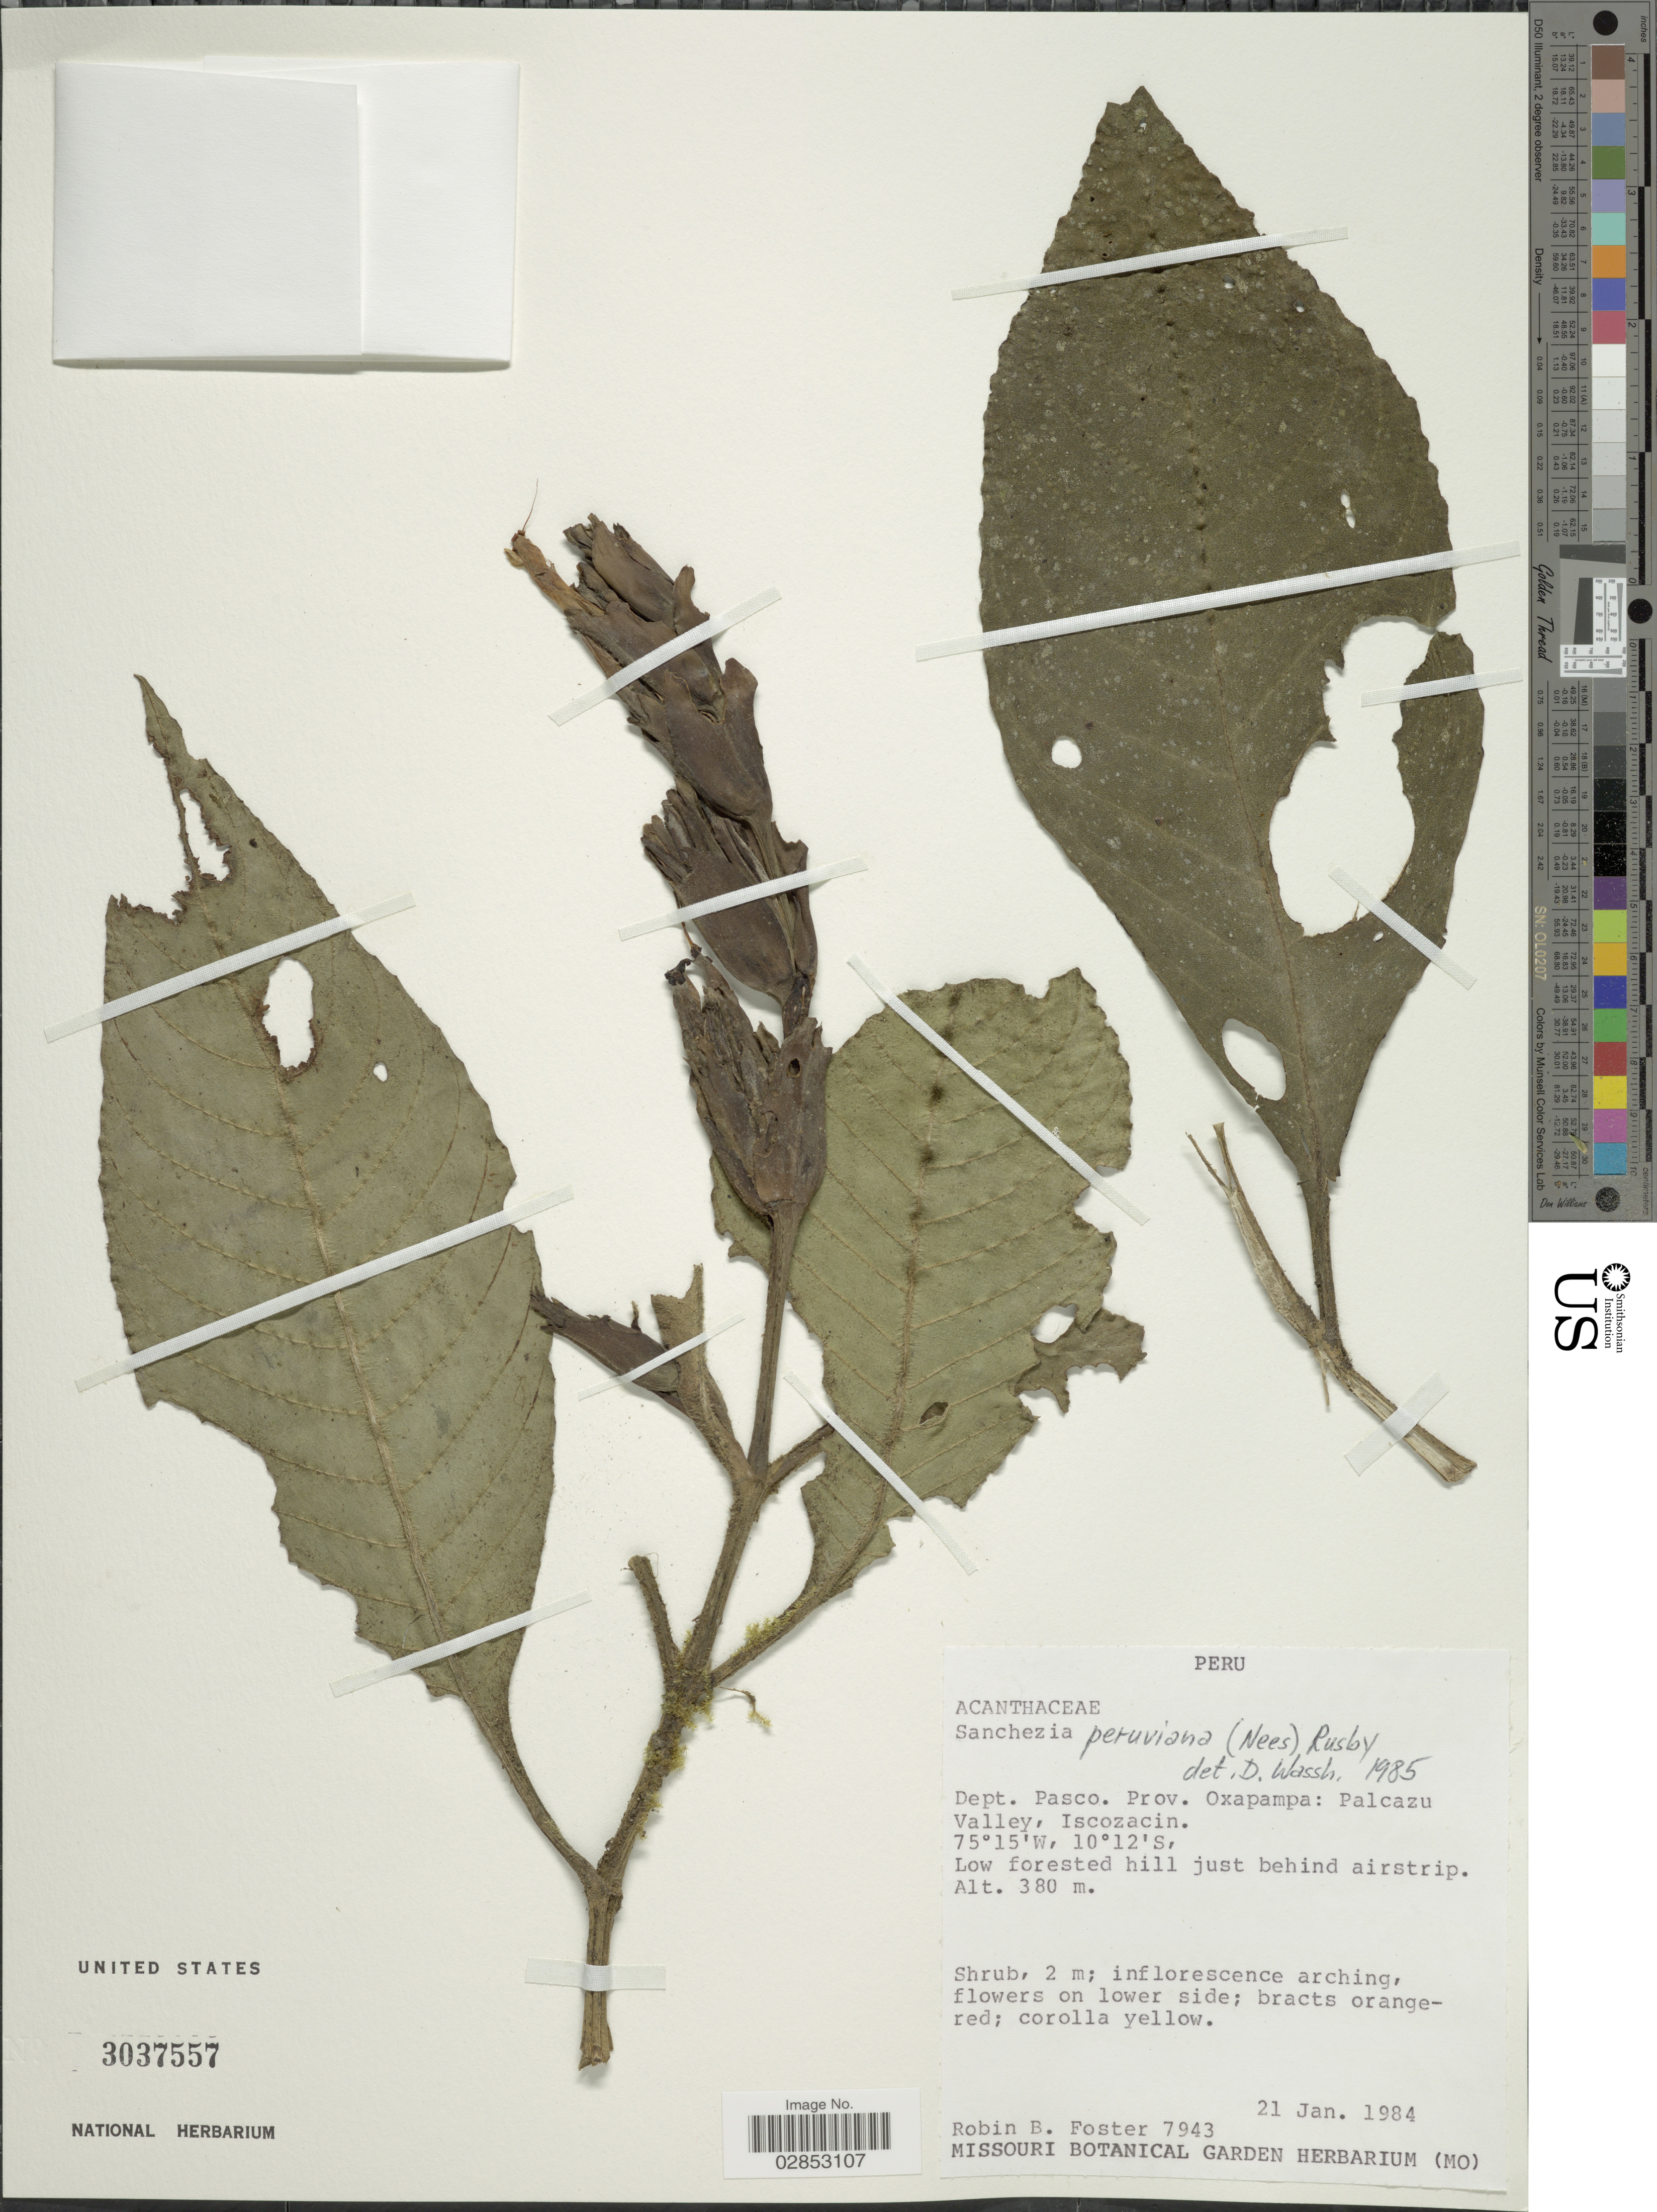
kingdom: Plantae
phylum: Tracheophyta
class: Magnoliopsida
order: Lamiales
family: Acanthaceae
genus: Sanchezia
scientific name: Sanchezia oblonga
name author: Ruiz & Pav.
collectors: R. B. Foster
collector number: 7943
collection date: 1984-01-21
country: Peru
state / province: Pasco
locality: Dept. Pasco. Prov. Oxapampa: Palcazu Valley, Iscozacin.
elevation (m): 380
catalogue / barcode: US 3037557